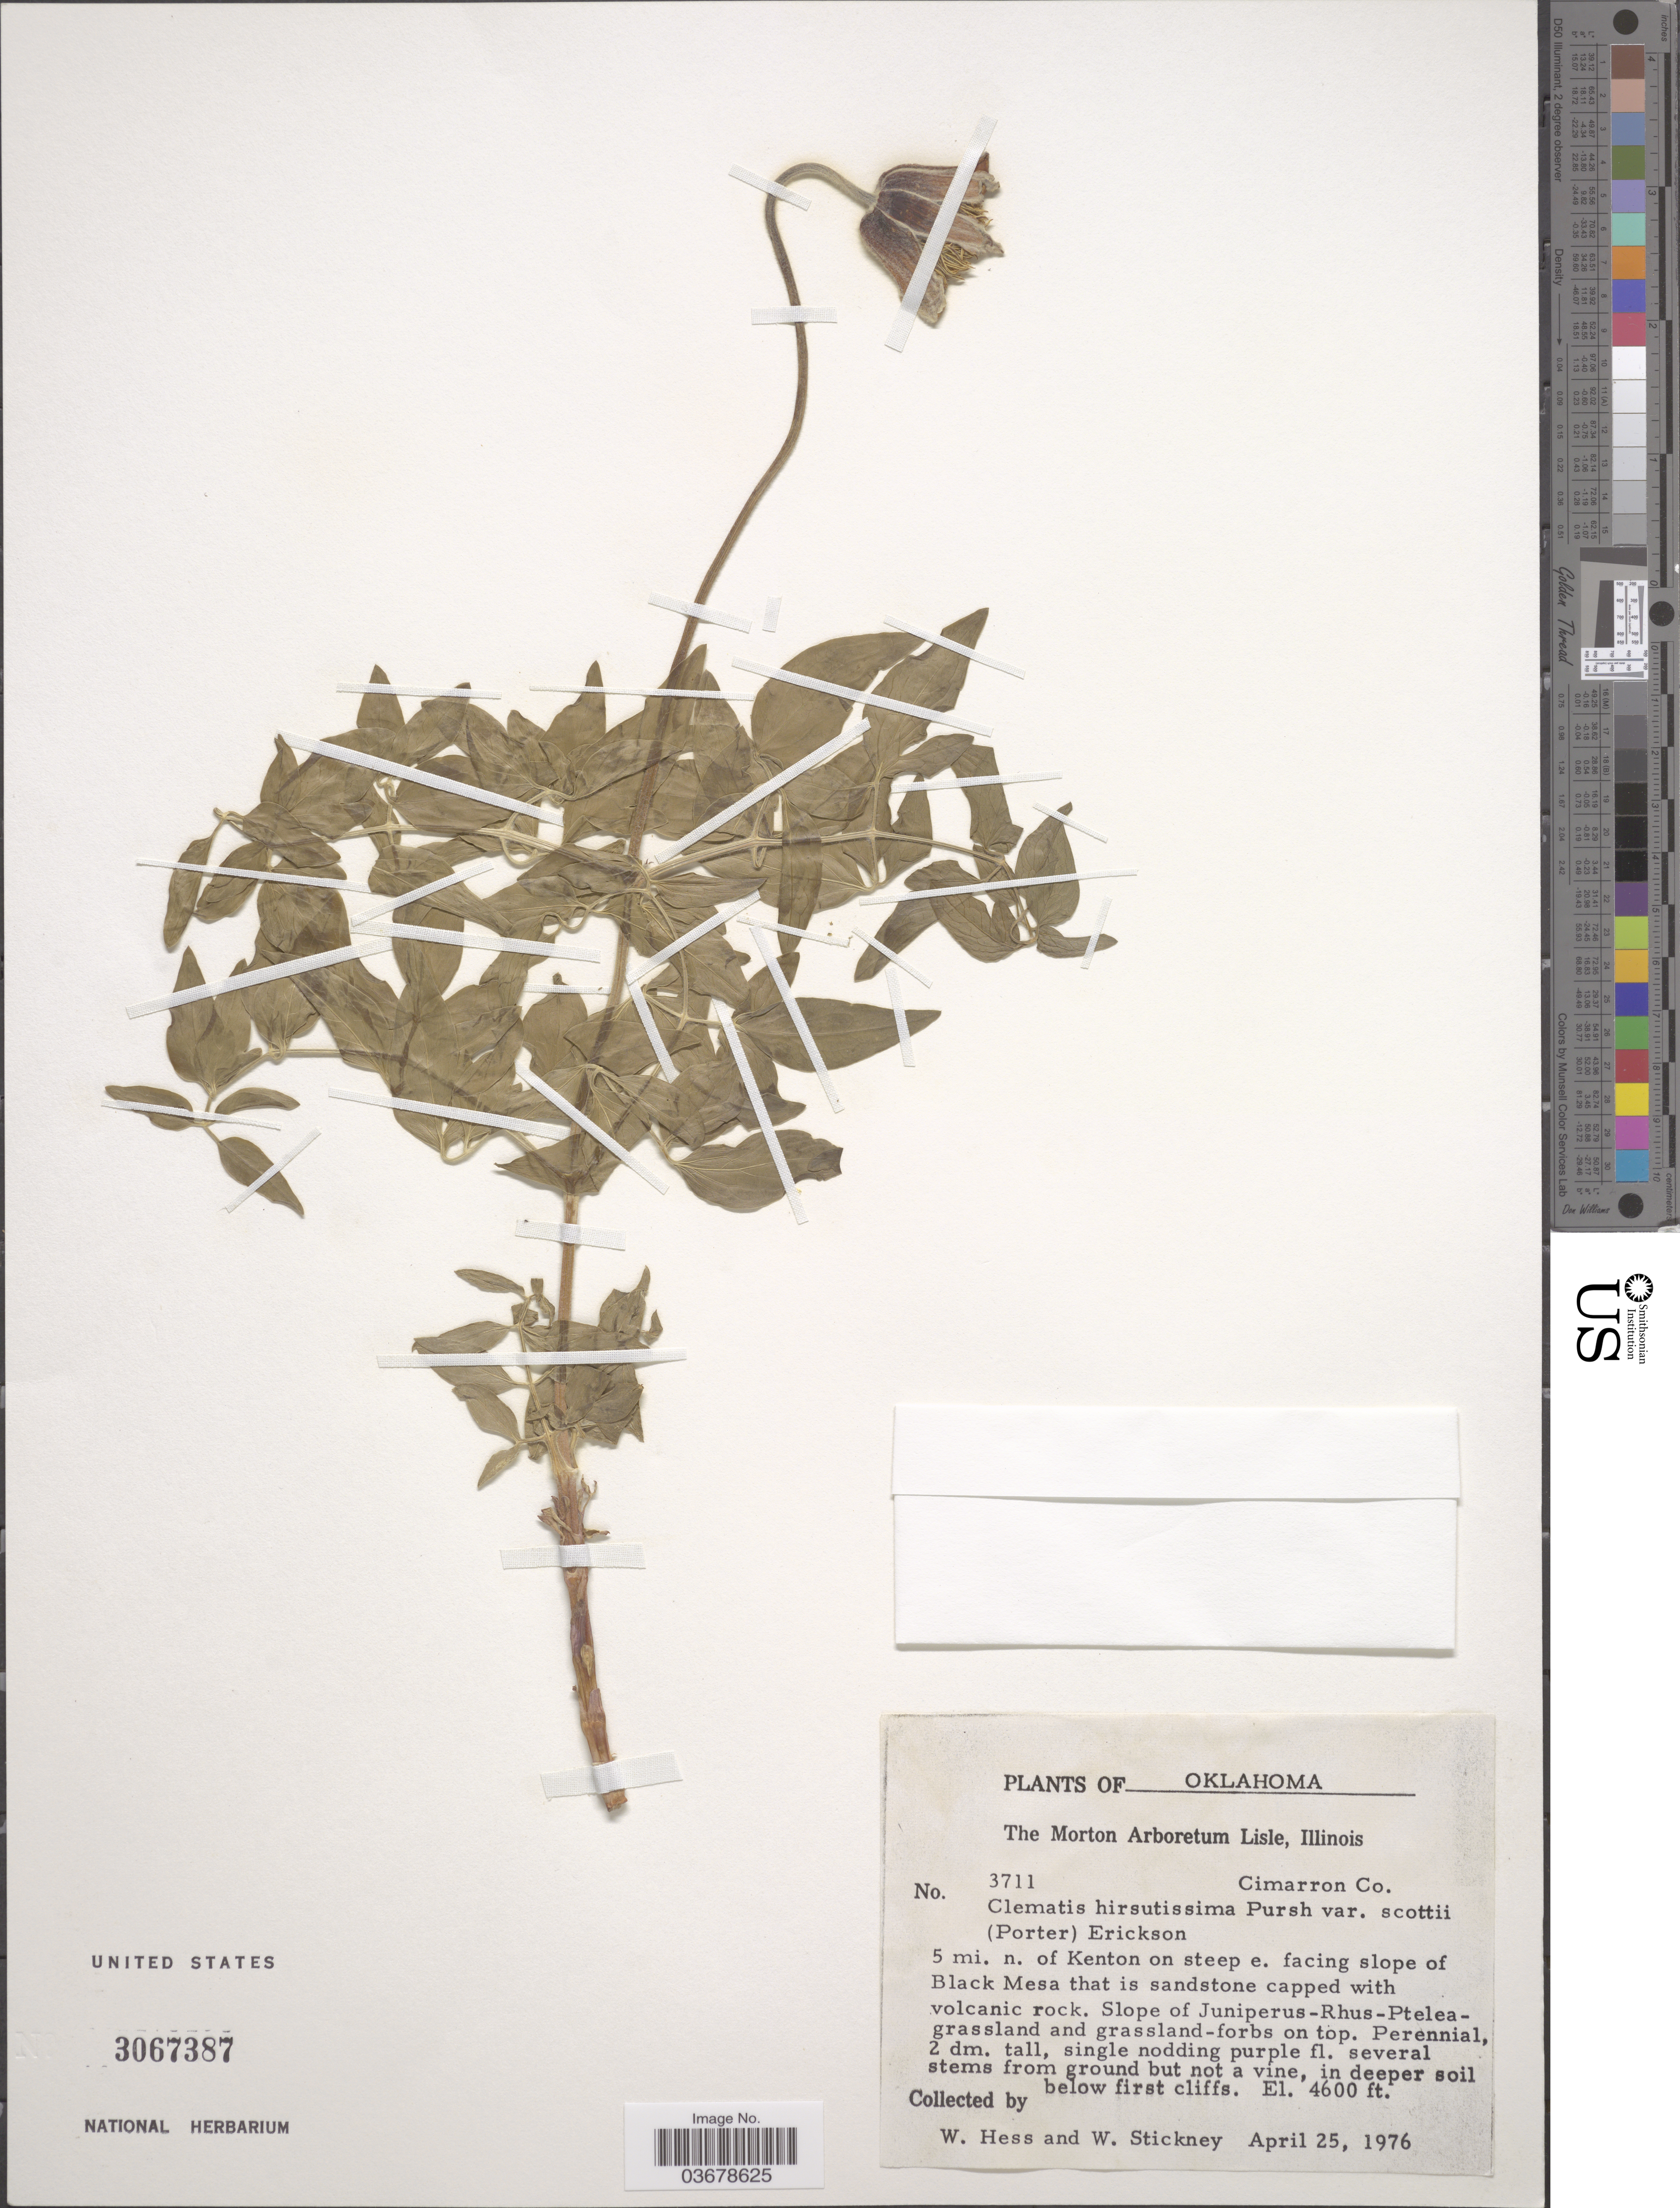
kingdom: Plantae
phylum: Tracheophyta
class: Magnoliopsida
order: Ranunculales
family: Ranunculaceae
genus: Clematis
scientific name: Clematis viorna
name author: L.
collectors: W. Hess & W. Stickney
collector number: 3711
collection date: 1976-04-25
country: United States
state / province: Oklahoma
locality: Cimarron Co. 5 mi. n. of Kenton on steep e. facing slope of Black Mesa.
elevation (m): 1402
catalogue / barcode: US 3067387